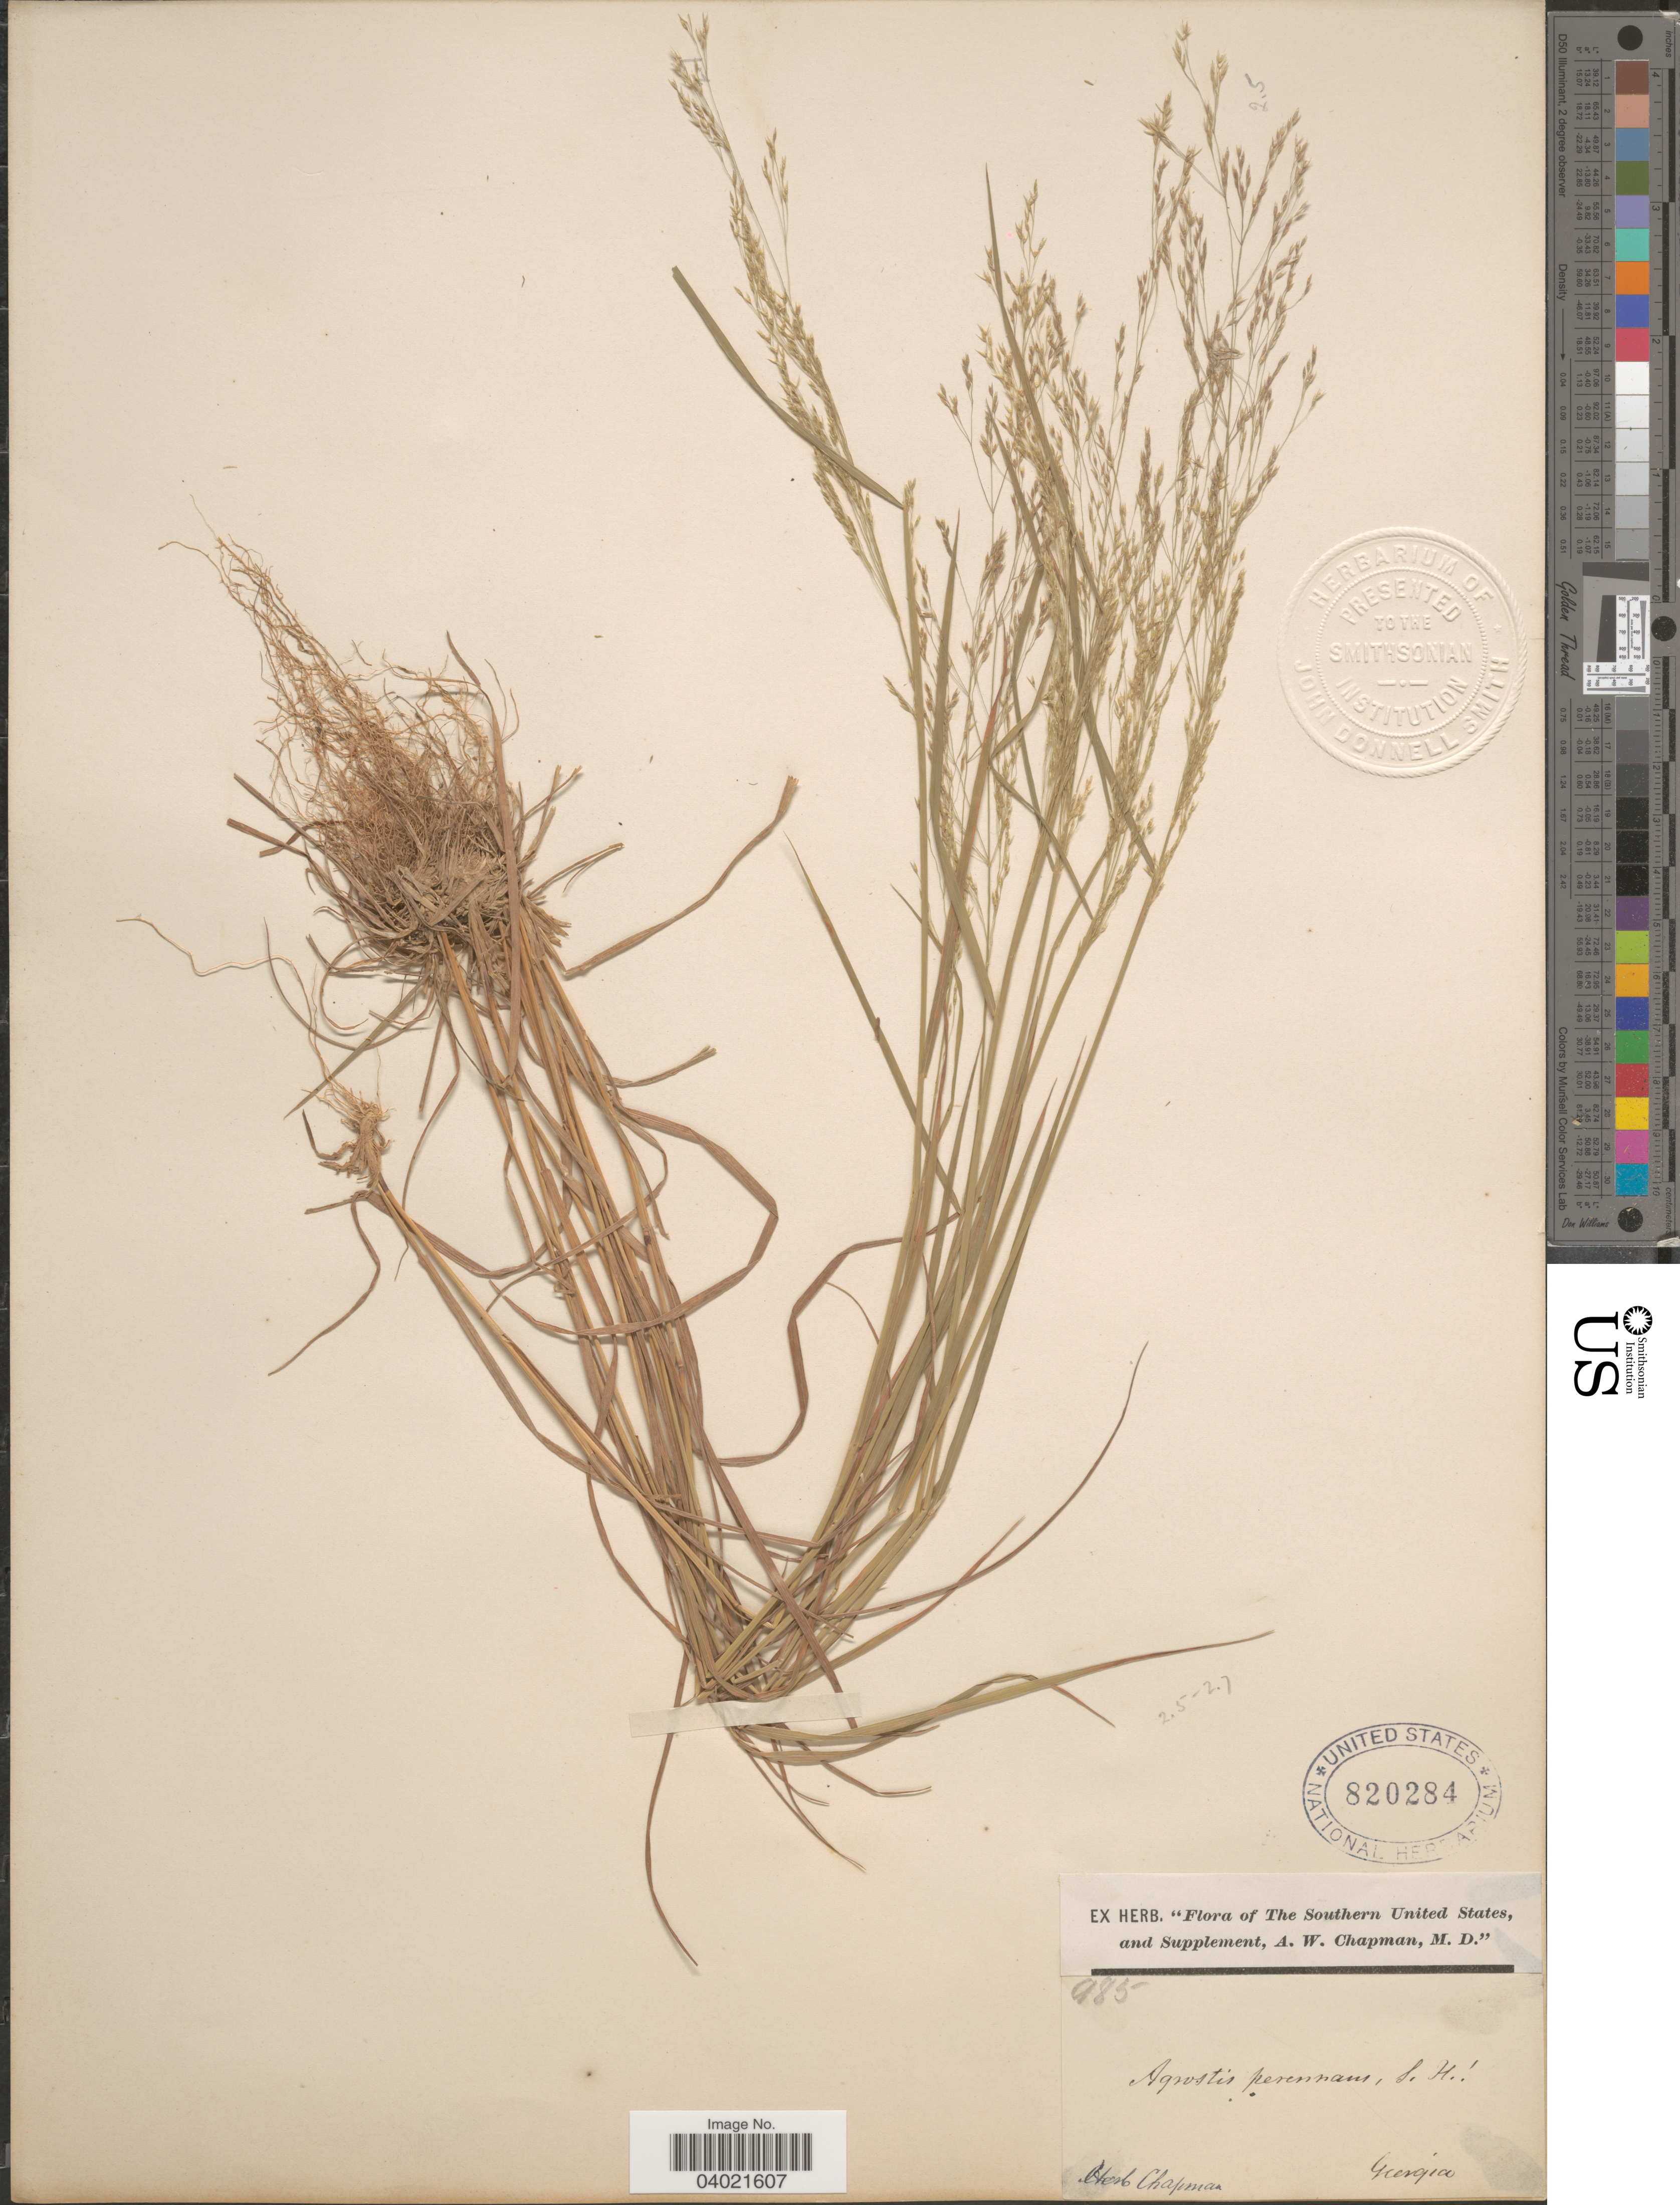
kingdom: Plantae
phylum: Tracheophyta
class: Liliopsida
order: Poales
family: Poaceae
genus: Agrostis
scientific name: Agrostis perennans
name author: (Walter) Tuck.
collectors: ex herb. A.W. Chapman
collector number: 985?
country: United States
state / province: Georgia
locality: The Southern United States.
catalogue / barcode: US 820284